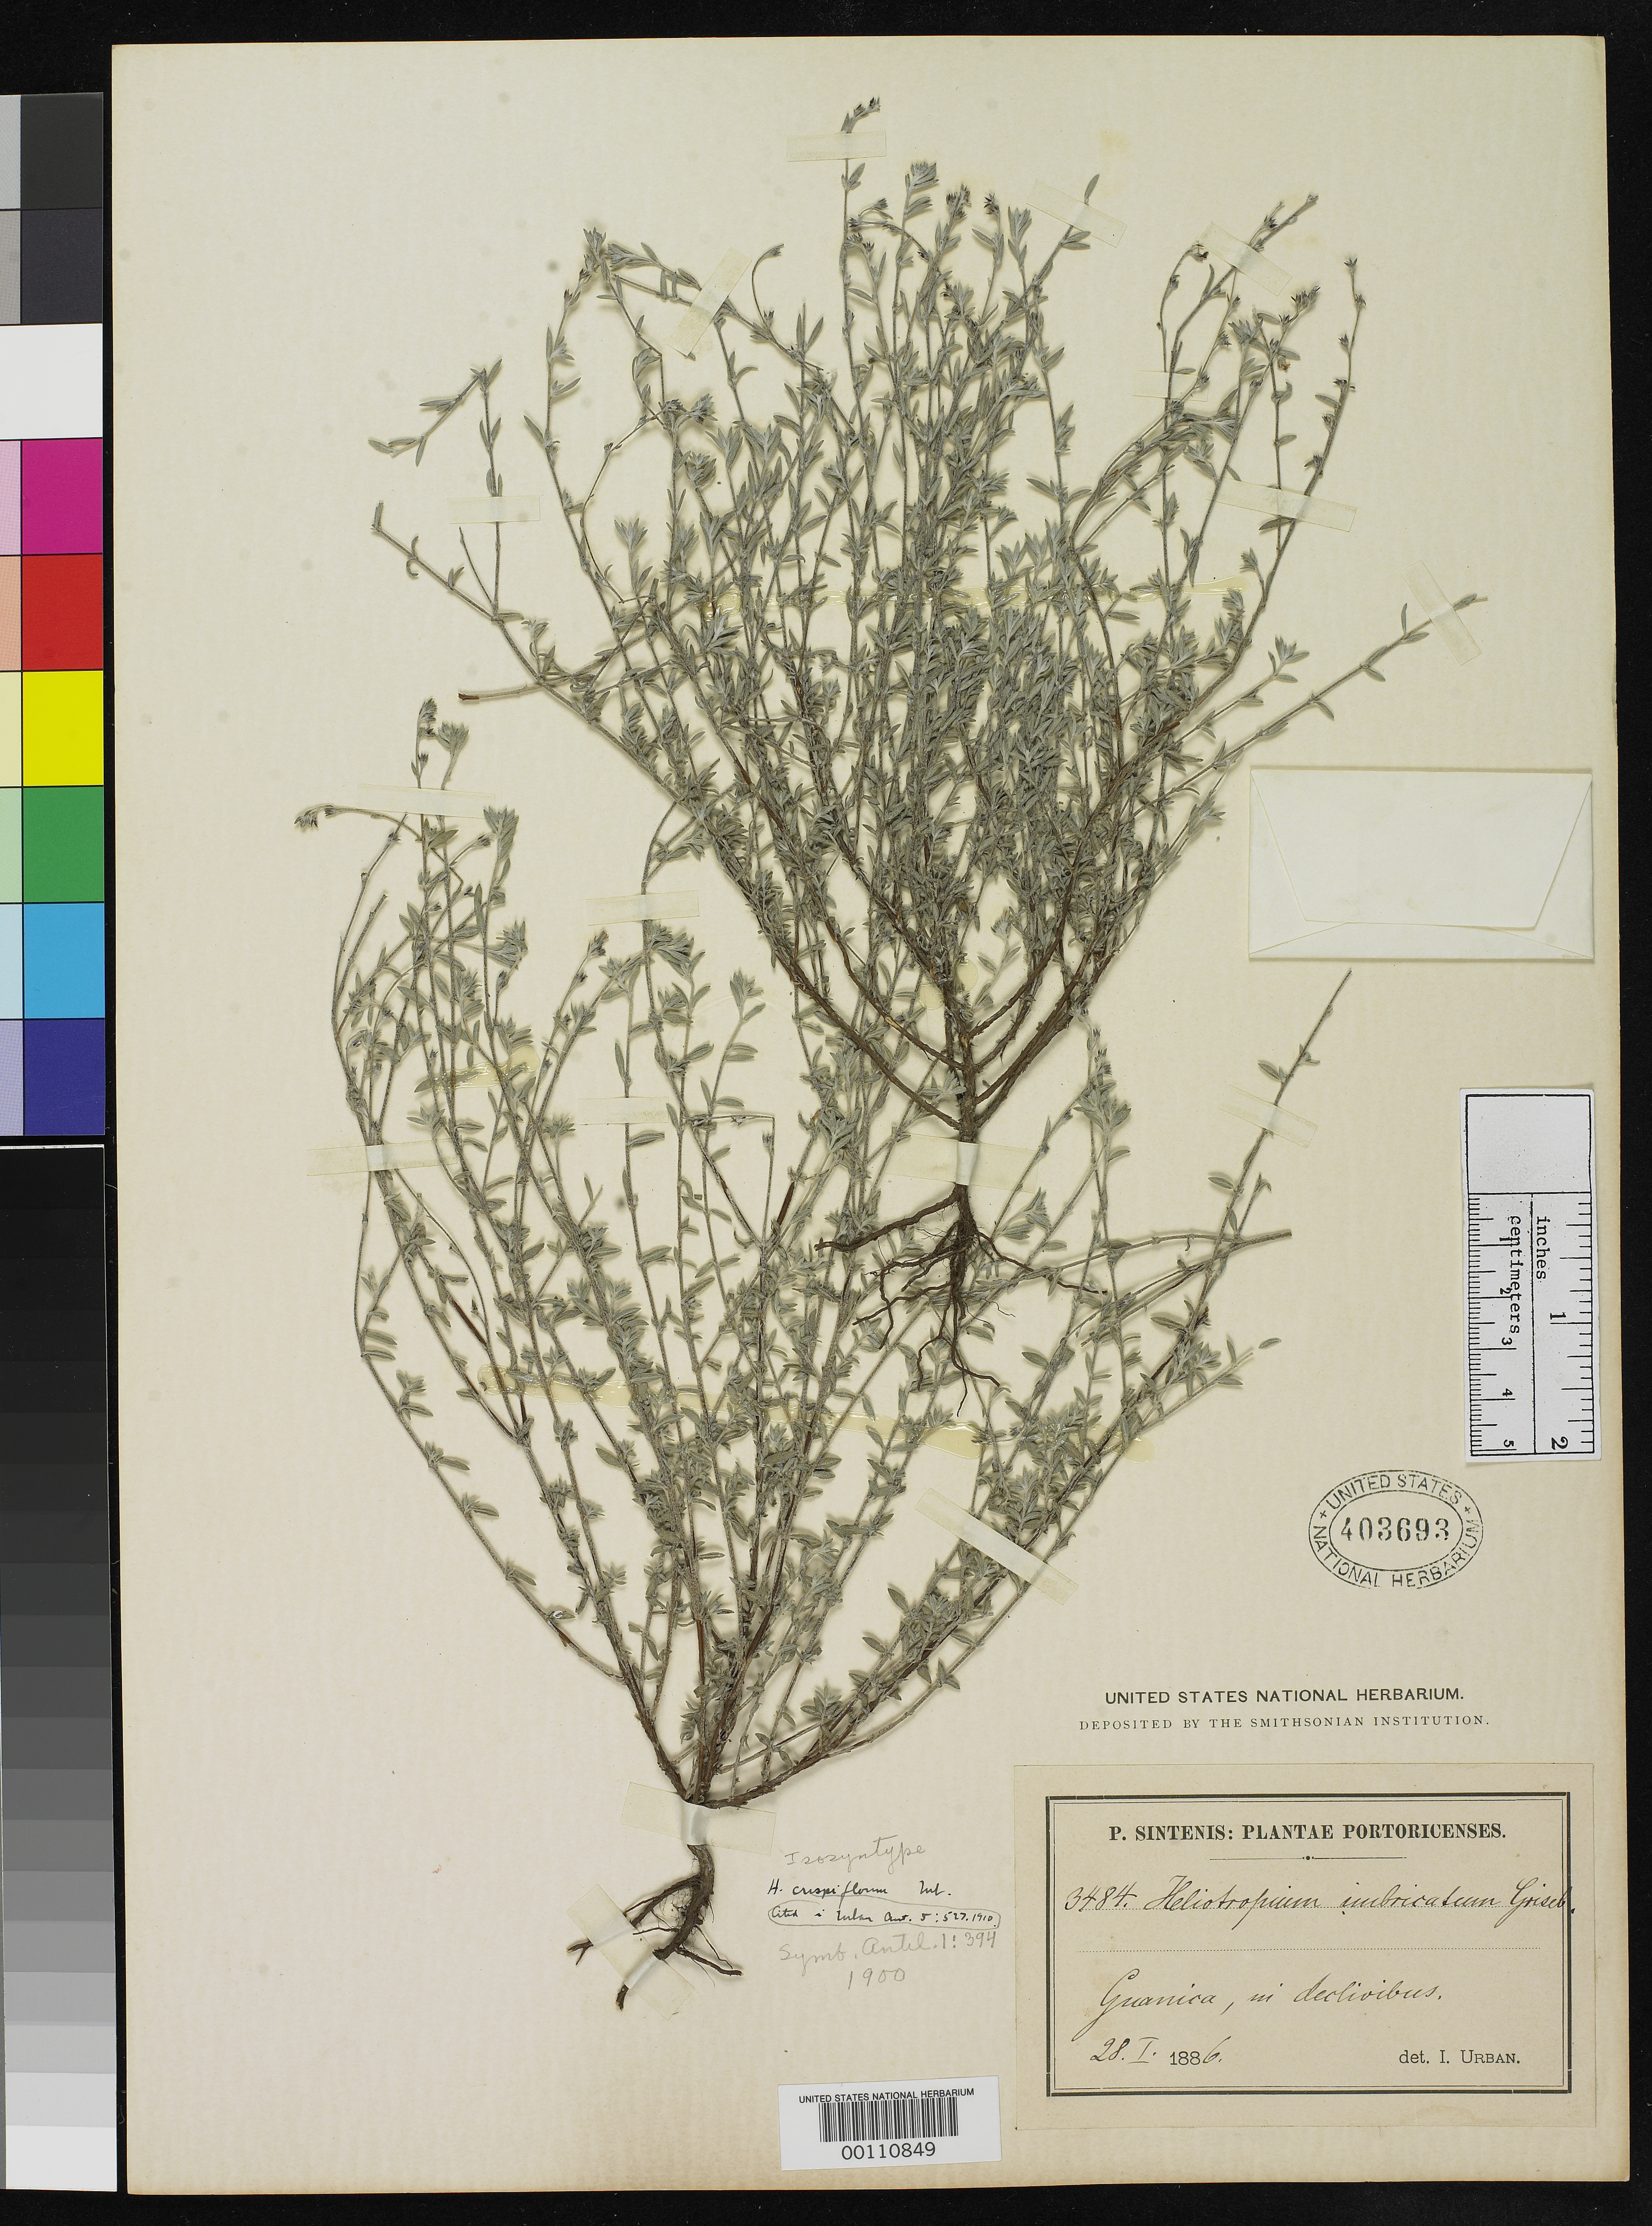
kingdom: Plantae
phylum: Tracheophyta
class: Magnoliopsida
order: Boraginales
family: Heliotropiaceae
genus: Heliotropium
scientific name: Heliotropium crispiflorum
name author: Urb.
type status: Isosyntype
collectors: P. Sintenis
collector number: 3484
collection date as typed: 28 Jan 1886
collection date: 1886-01-28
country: Puerto Rico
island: Greater Antilles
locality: Sierra de Naguabo ad Rio Blanco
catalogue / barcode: US 403693